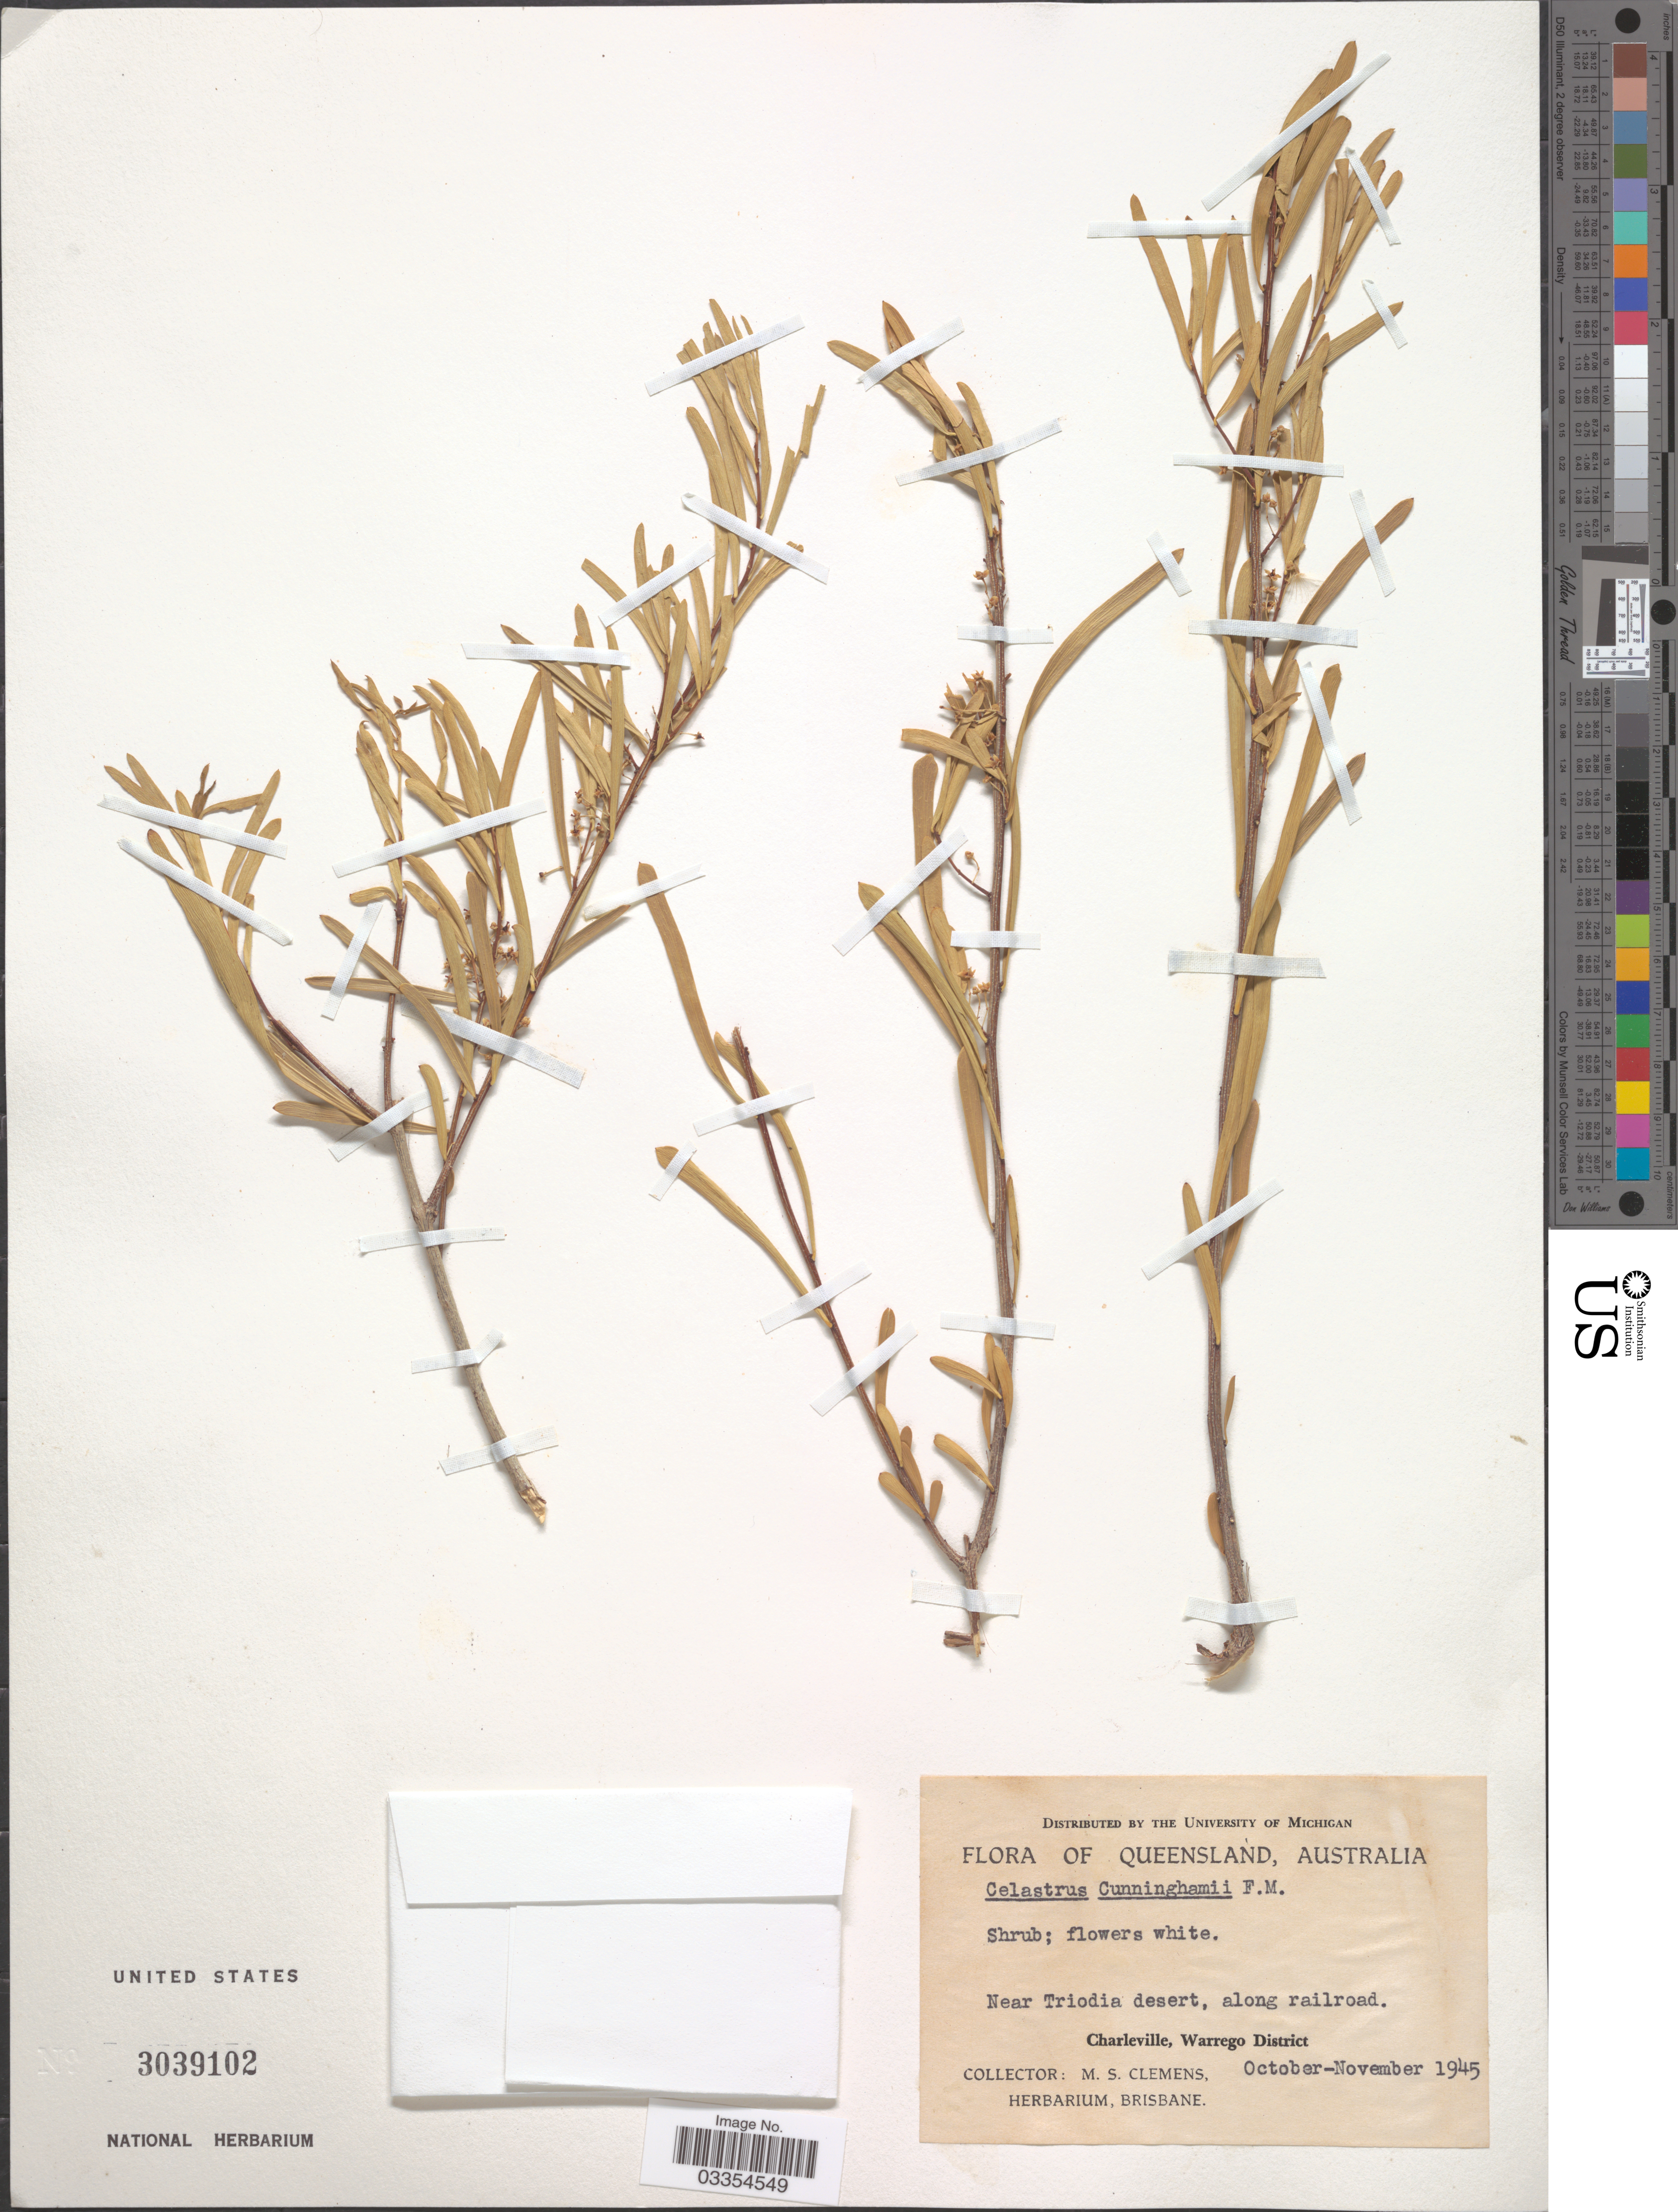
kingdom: Plantae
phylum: Tracheophyta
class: Magnoliopsida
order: Celastrales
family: Celastraceae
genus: Celastrus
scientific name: Celastrus cunninghamii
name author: (Hook.) F. Muell.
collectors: M. S. Clemens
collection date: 1945-10/1945-11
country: Australia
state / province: Queensland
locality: Near Triodia desert, along railroad, Charleville, Warrego District.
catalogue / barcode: US 3039102